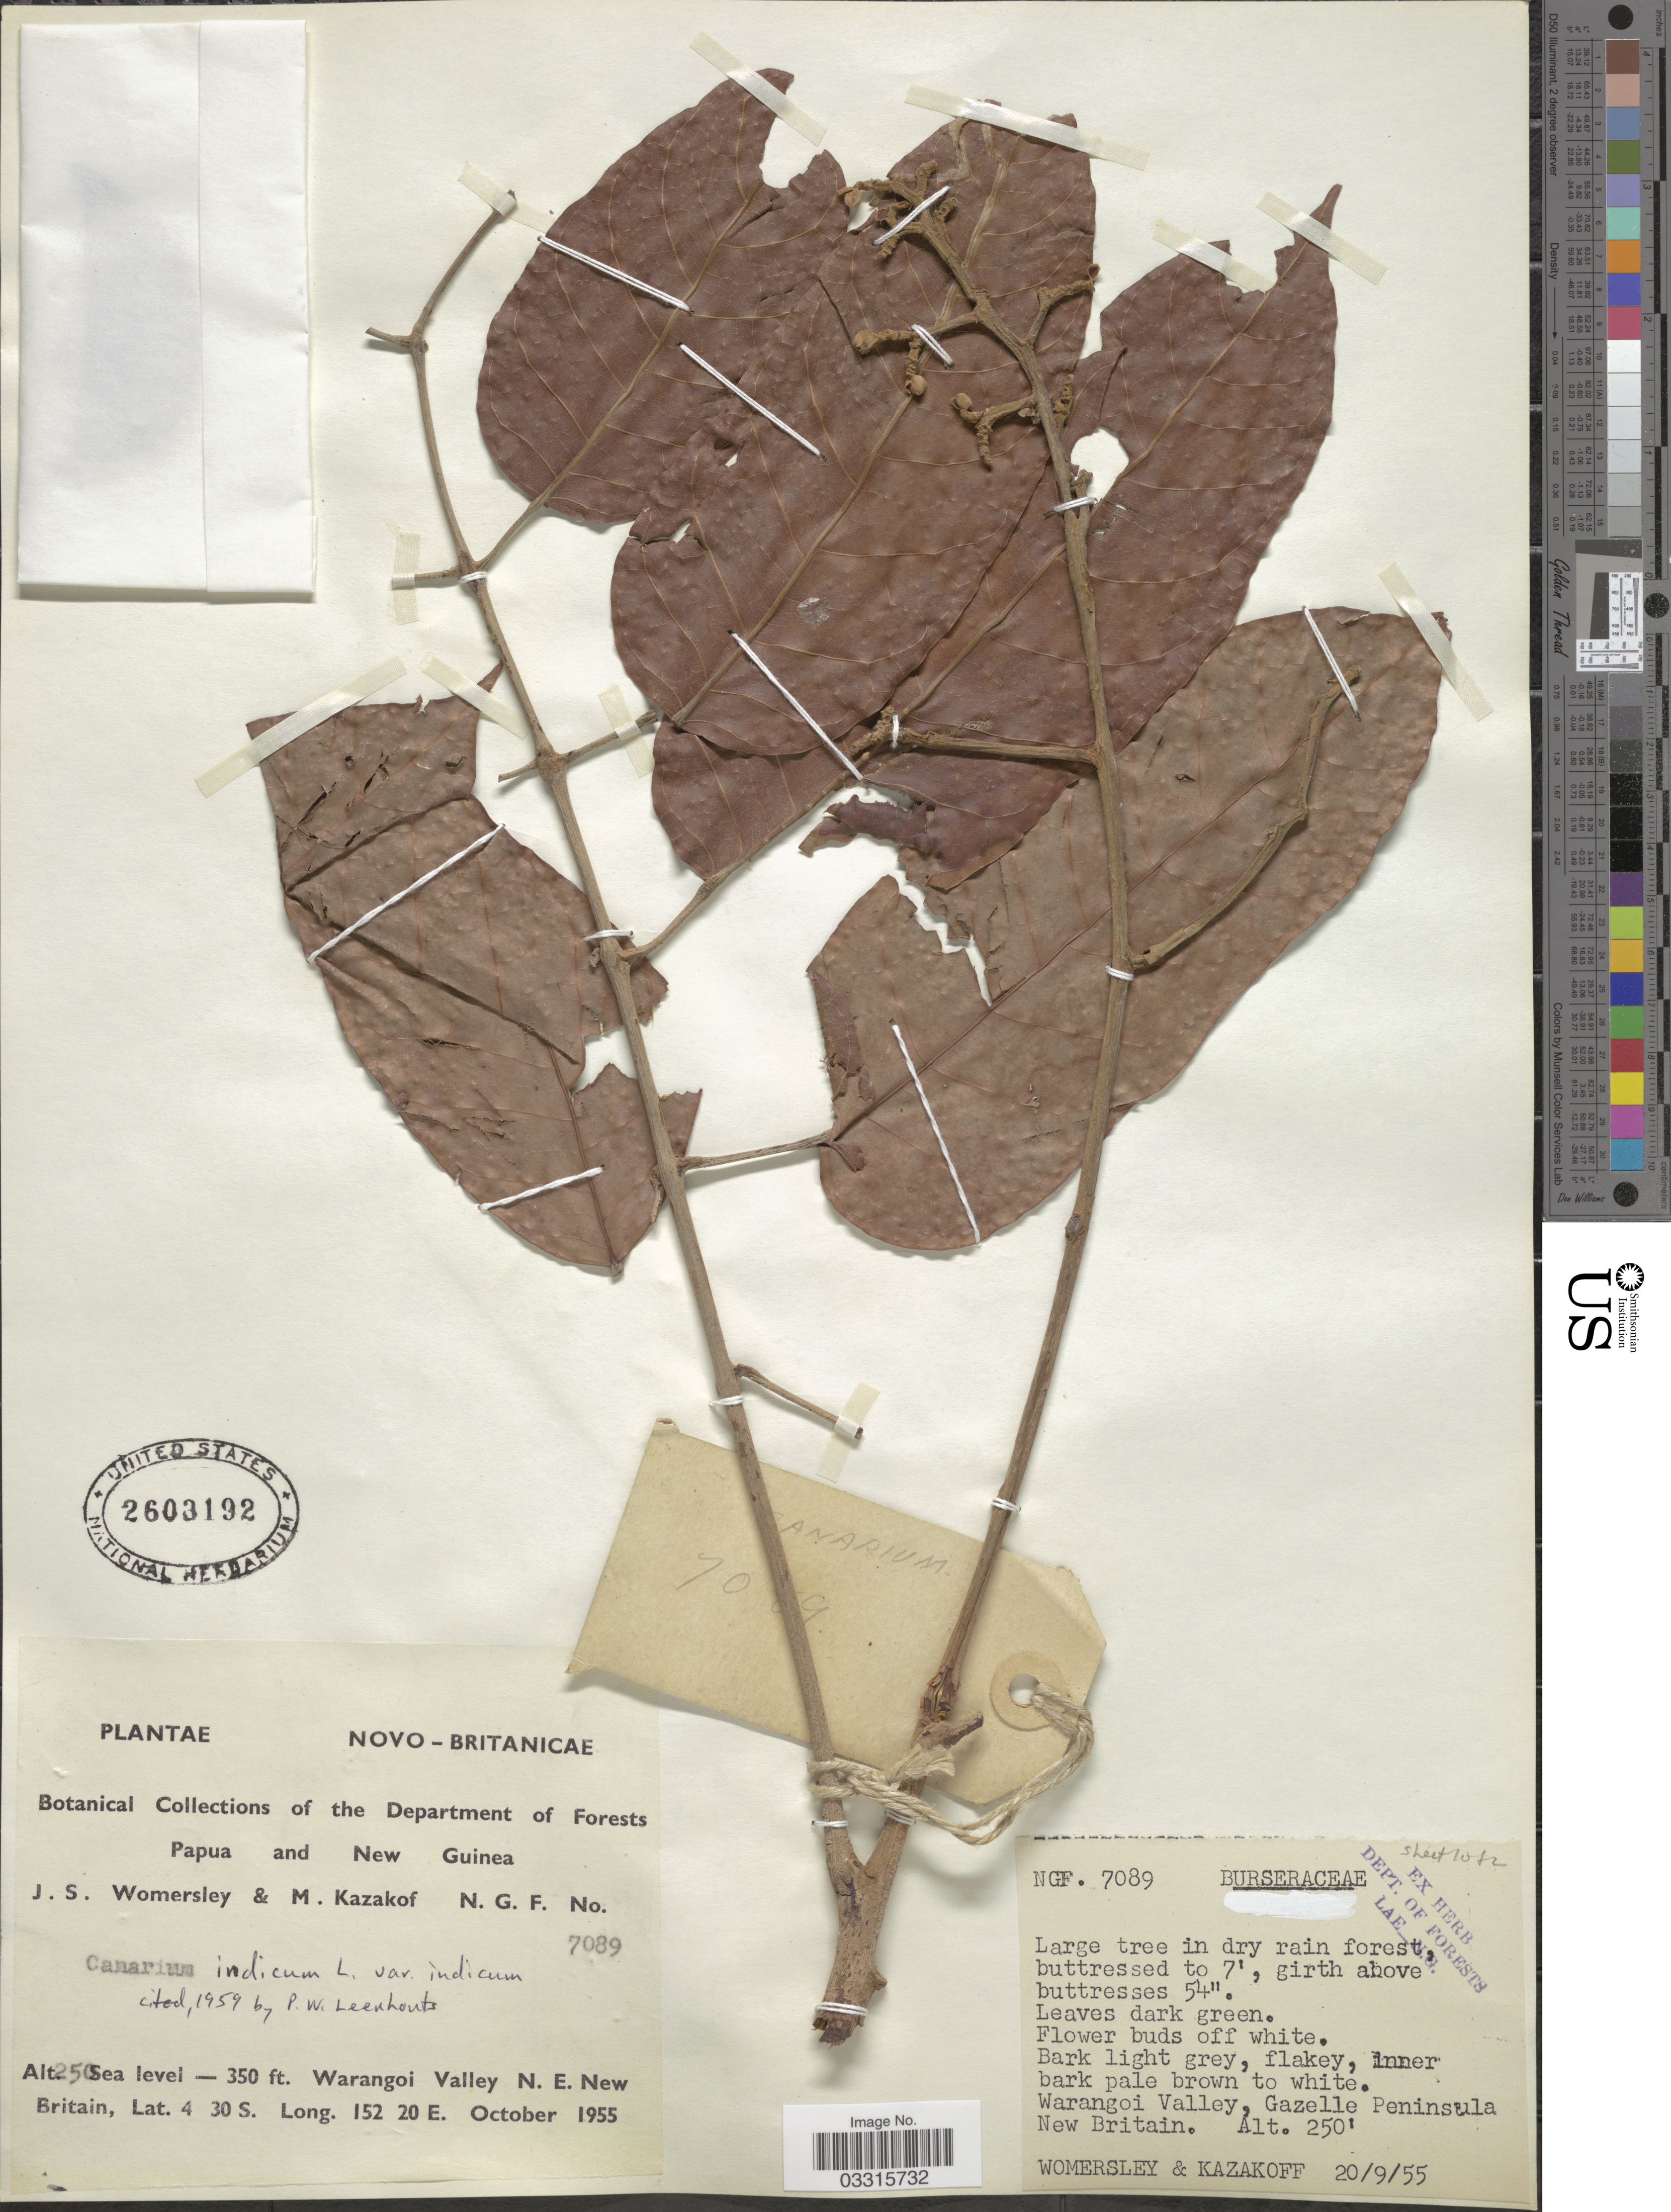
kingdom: Plantae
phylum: Tracheophyta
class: Magnoliopsida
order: Sapindales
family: Burseraceae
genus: Canarium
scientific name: Canarium indicum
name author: L.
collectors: J. S. Womersley & M. Kazakof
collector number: NGF 7089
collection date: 1955-09-20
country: Papua New Guinea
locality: Novo - Britanicae. Papua and New Guinea. Warangoi Valley N. E. New Britain. Gazelle Peninsula.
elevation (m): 76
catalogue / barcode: US 2603192